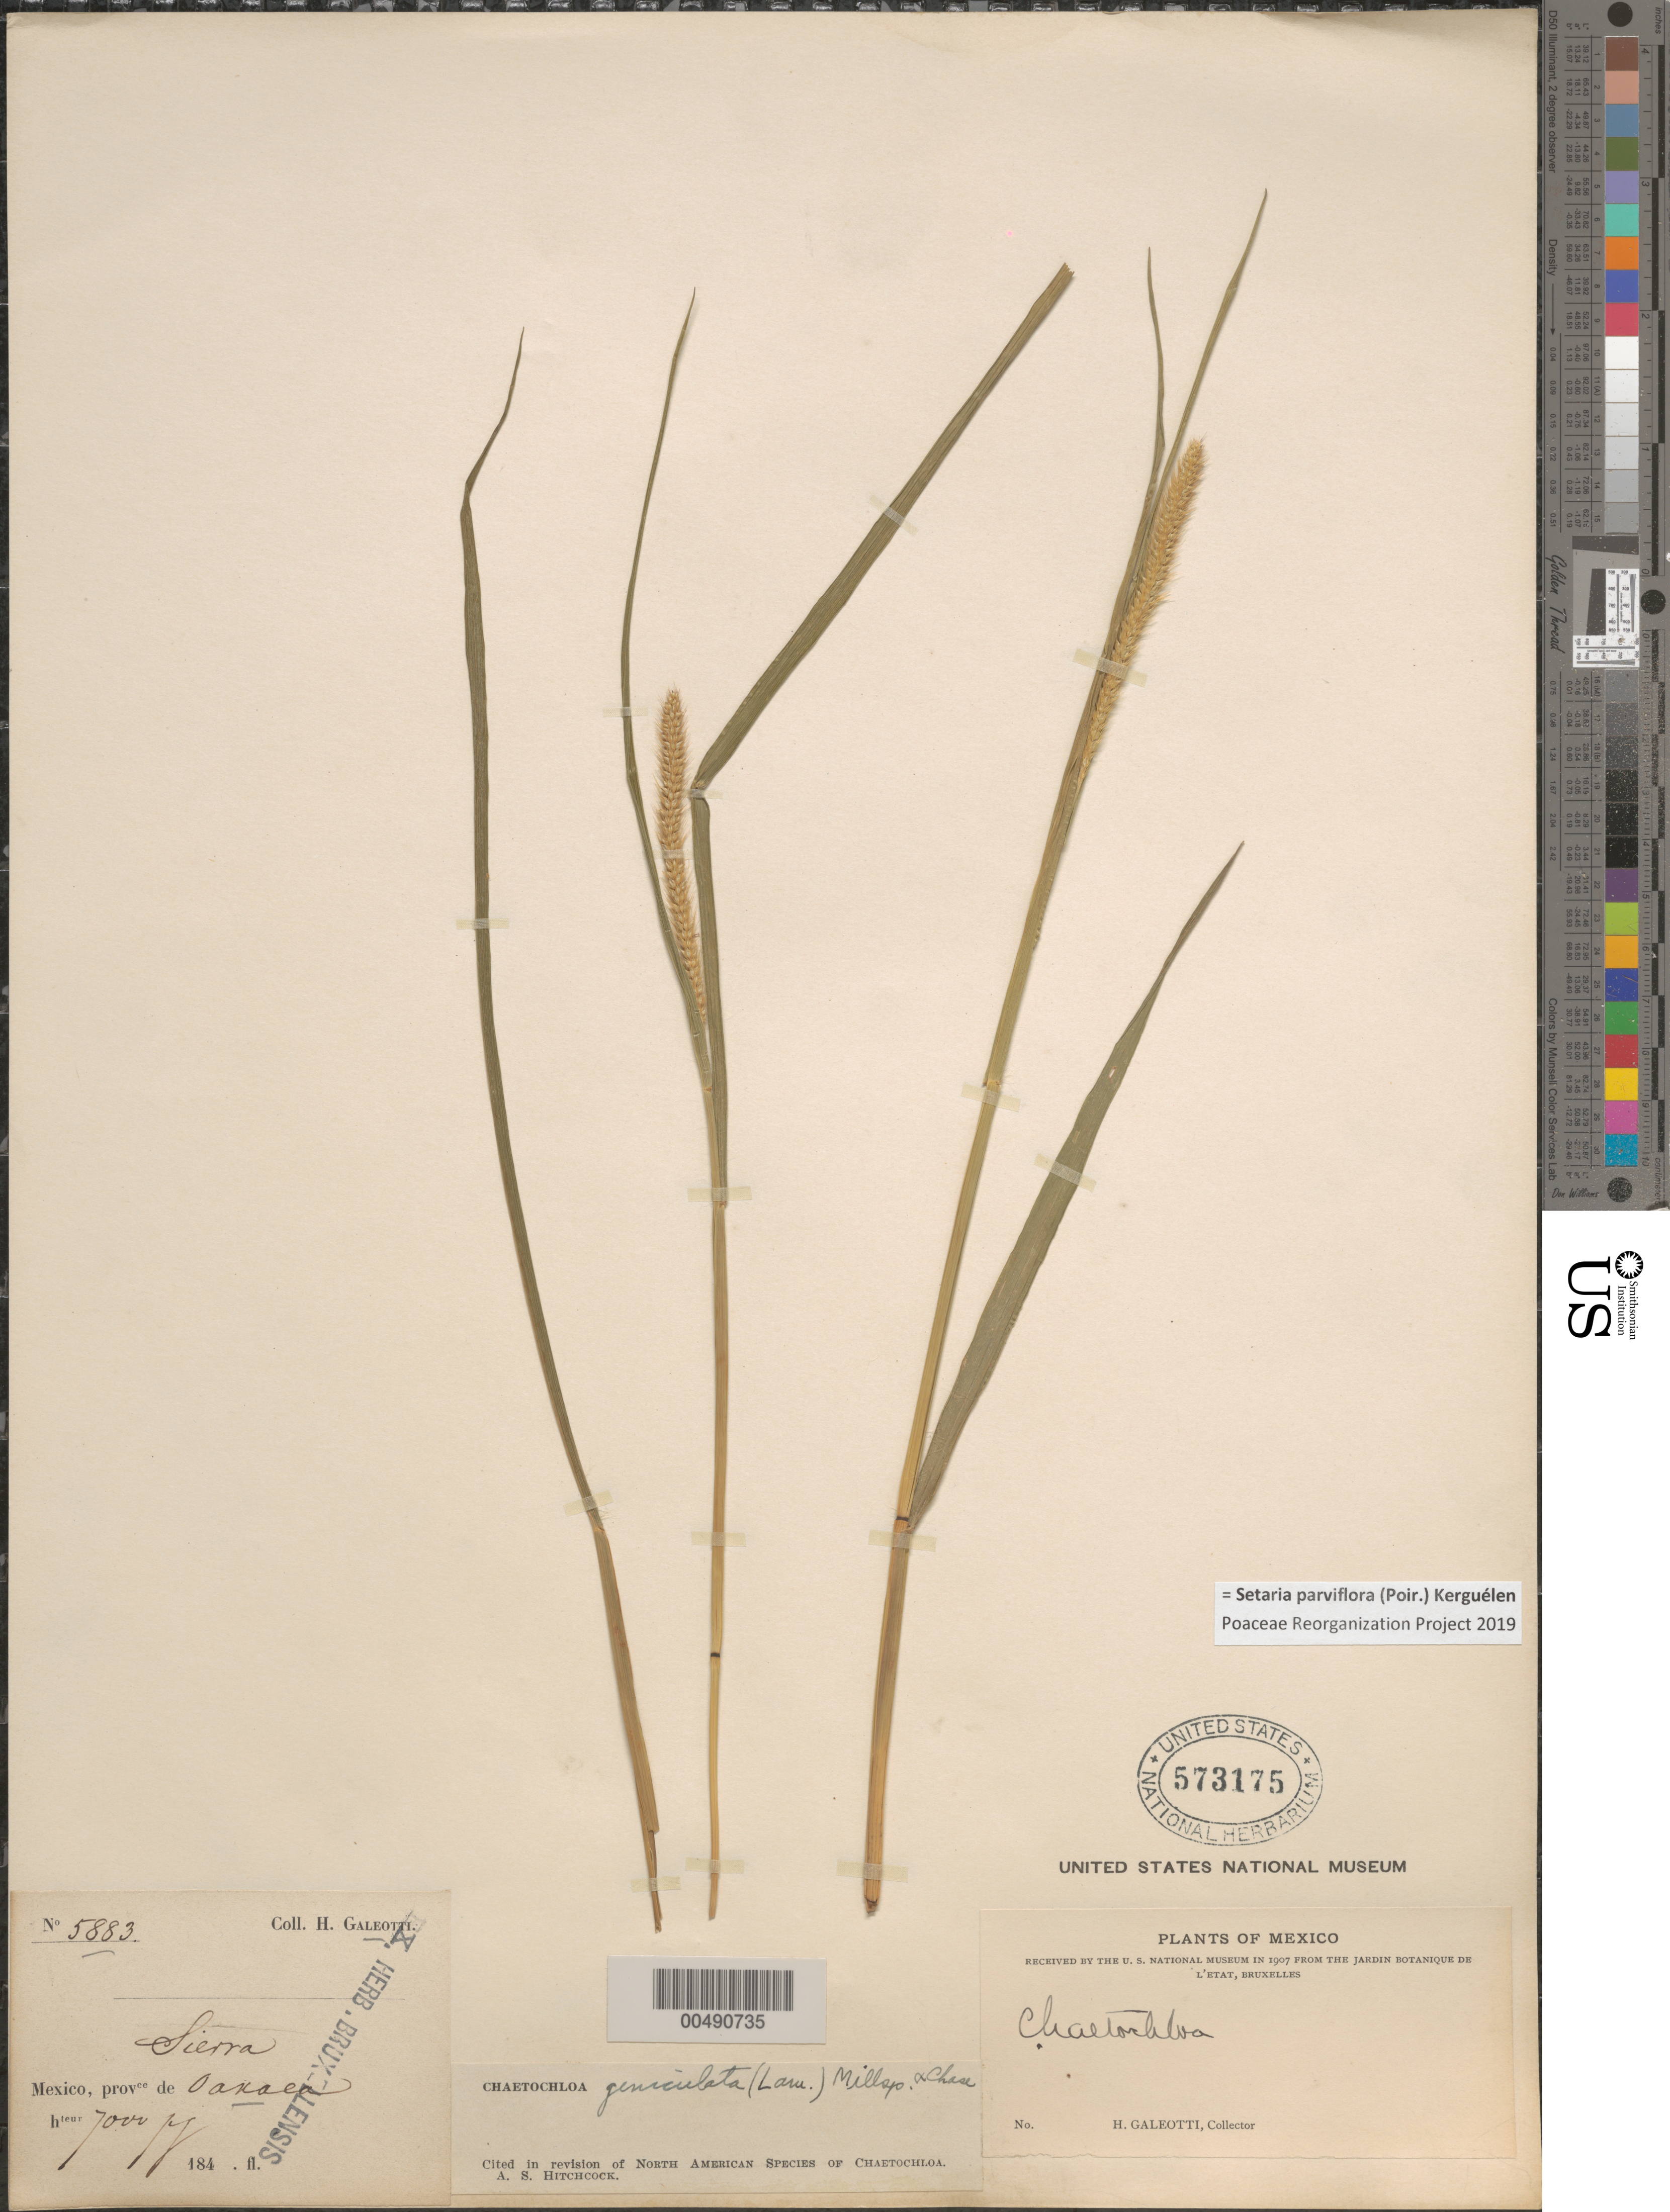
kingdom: Plantae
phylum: Tracheophyta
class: Liliopsida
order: Poales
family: Poaceae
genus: Setaria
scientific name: Setaria parviflora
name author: (Poir.) Kerguélen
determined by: Poaceae Reorganization Project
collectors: H. G. Galeotti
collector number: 5883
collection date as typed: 184?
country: Mexico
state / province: Oaxaca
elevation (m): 2134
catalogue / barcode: US 573175